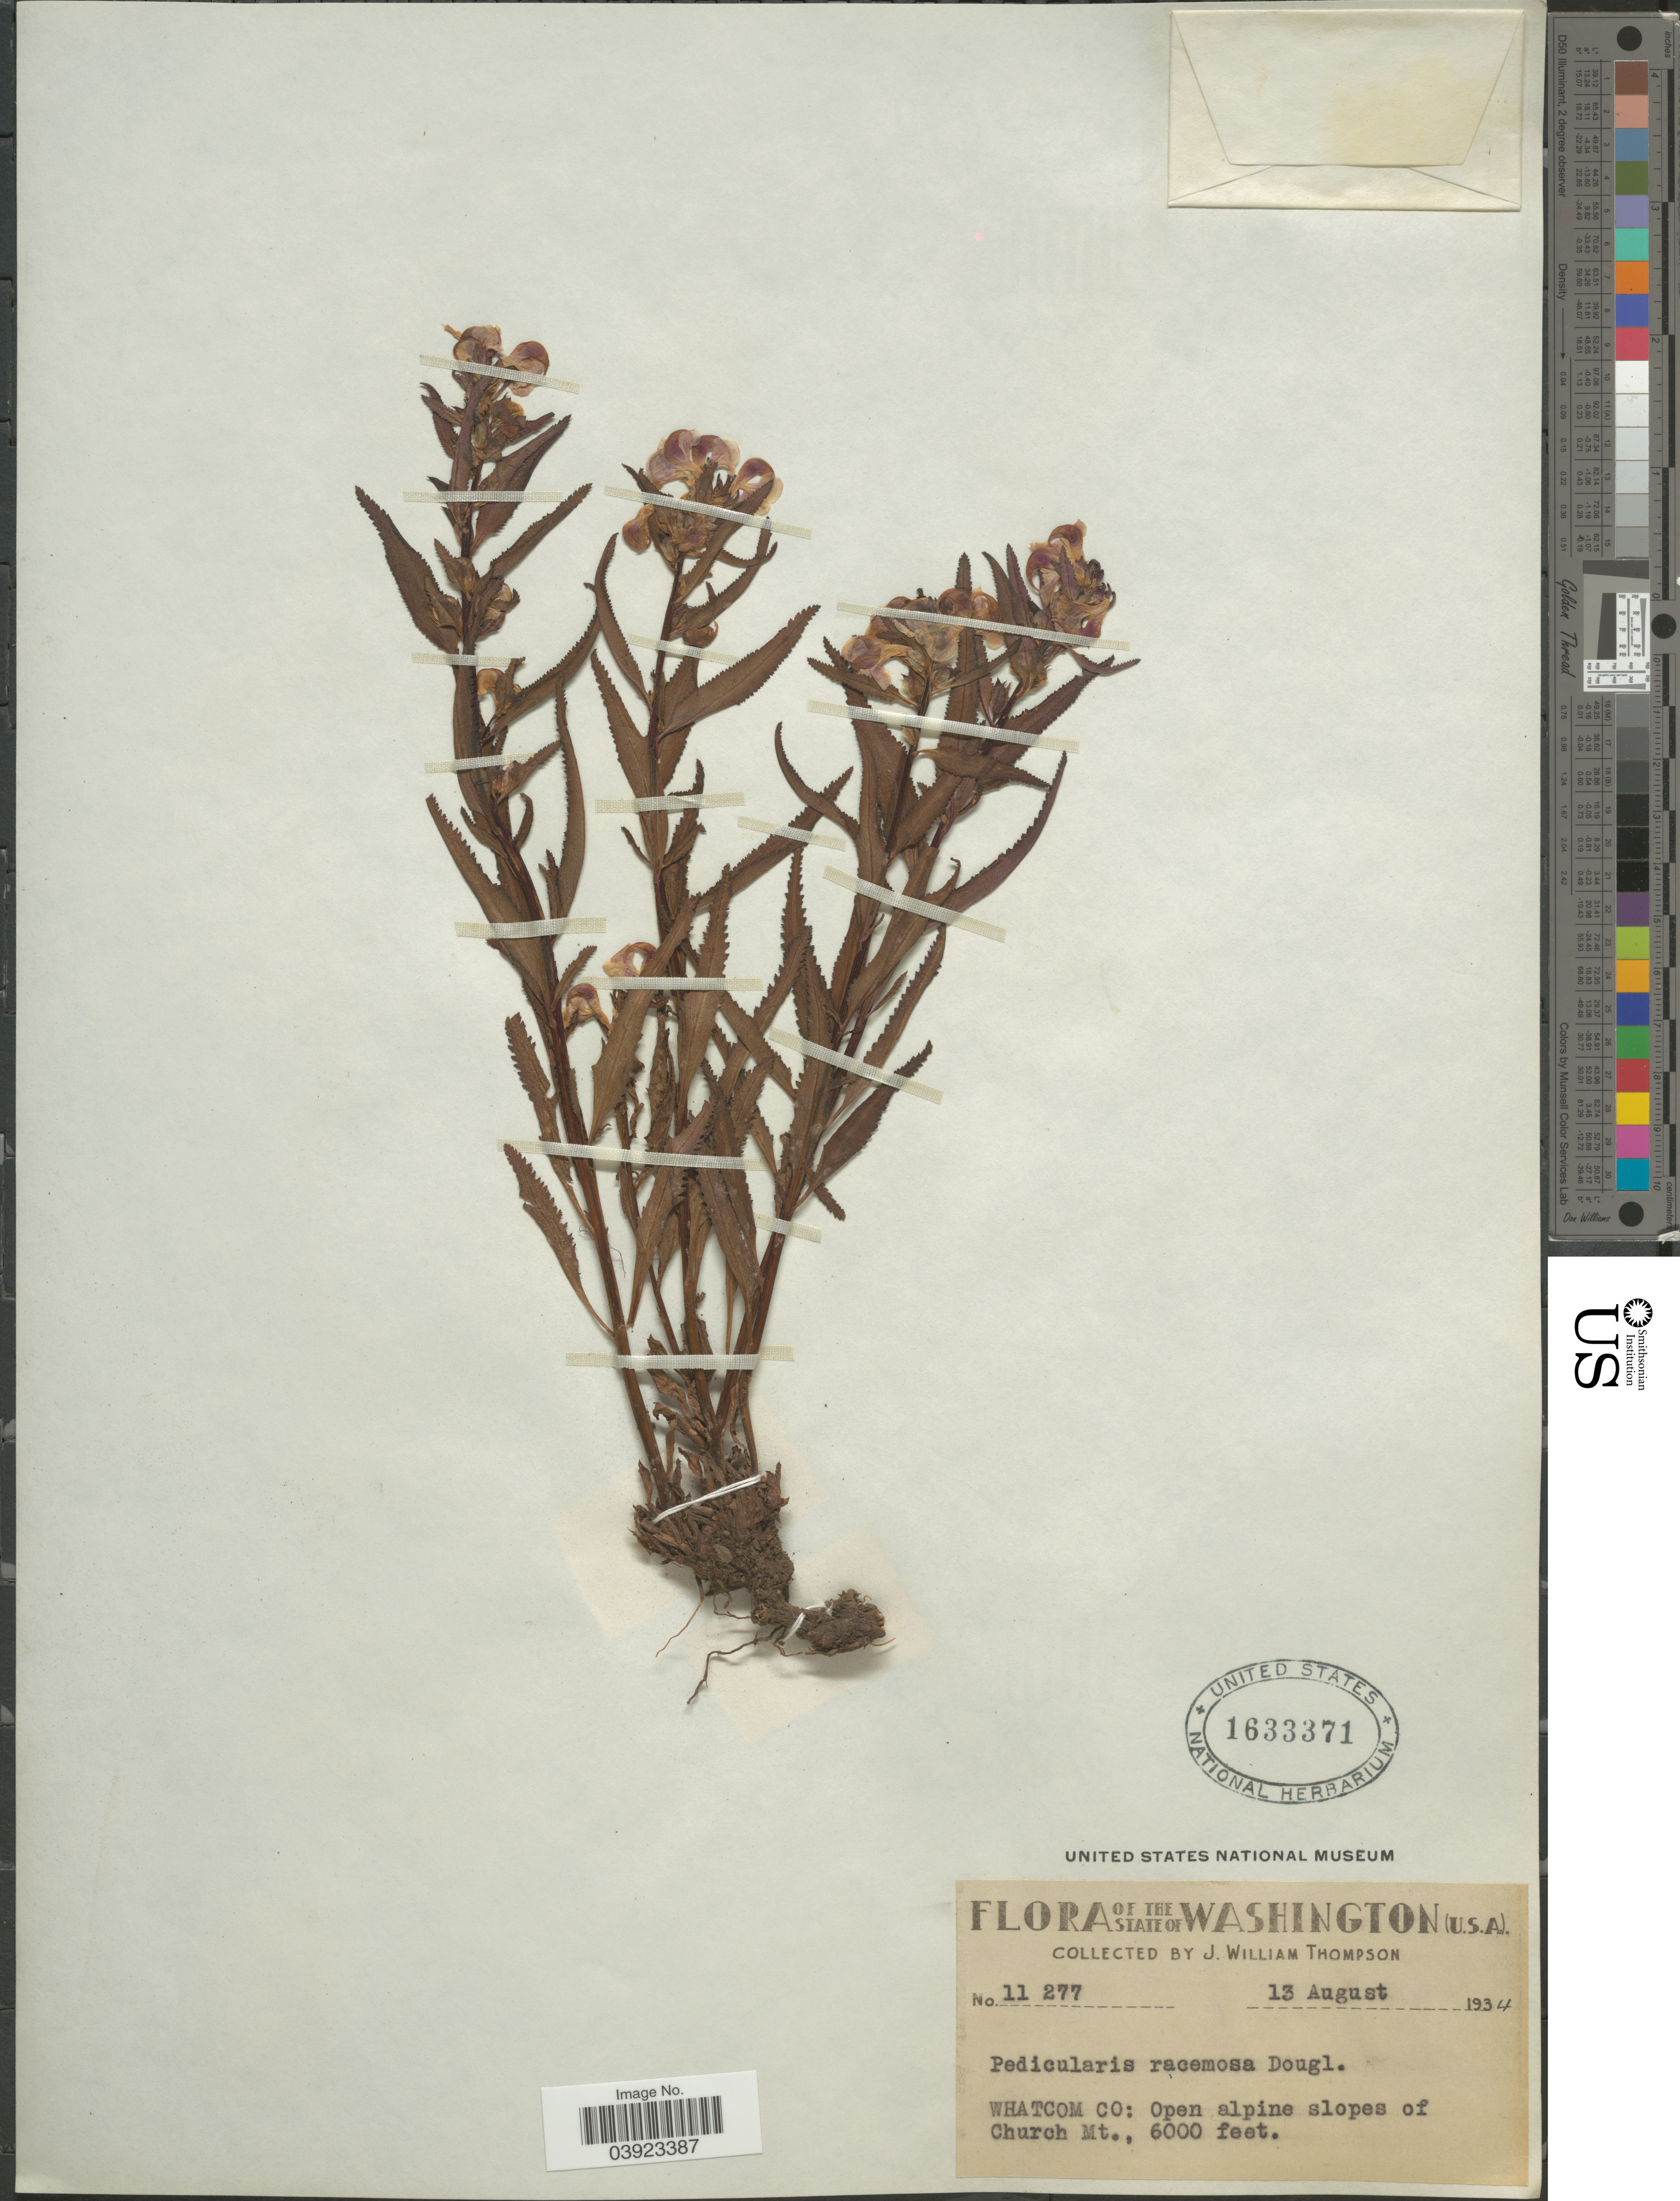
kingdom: Plantae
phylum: Tracheophyta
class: Magnoliopsida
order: Lamiales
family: Orobanchaceae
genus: Pedicularis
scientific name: Pedicularis racemosa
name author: Douglas ex Benth.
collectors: J. W. Thompson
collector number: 11277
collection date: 1934-08-13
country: United States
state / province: Washington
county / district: Whitman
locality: Whatcom Co: Open alpine slopes of Church Mt.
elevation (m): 1829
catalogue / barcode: US 1633371